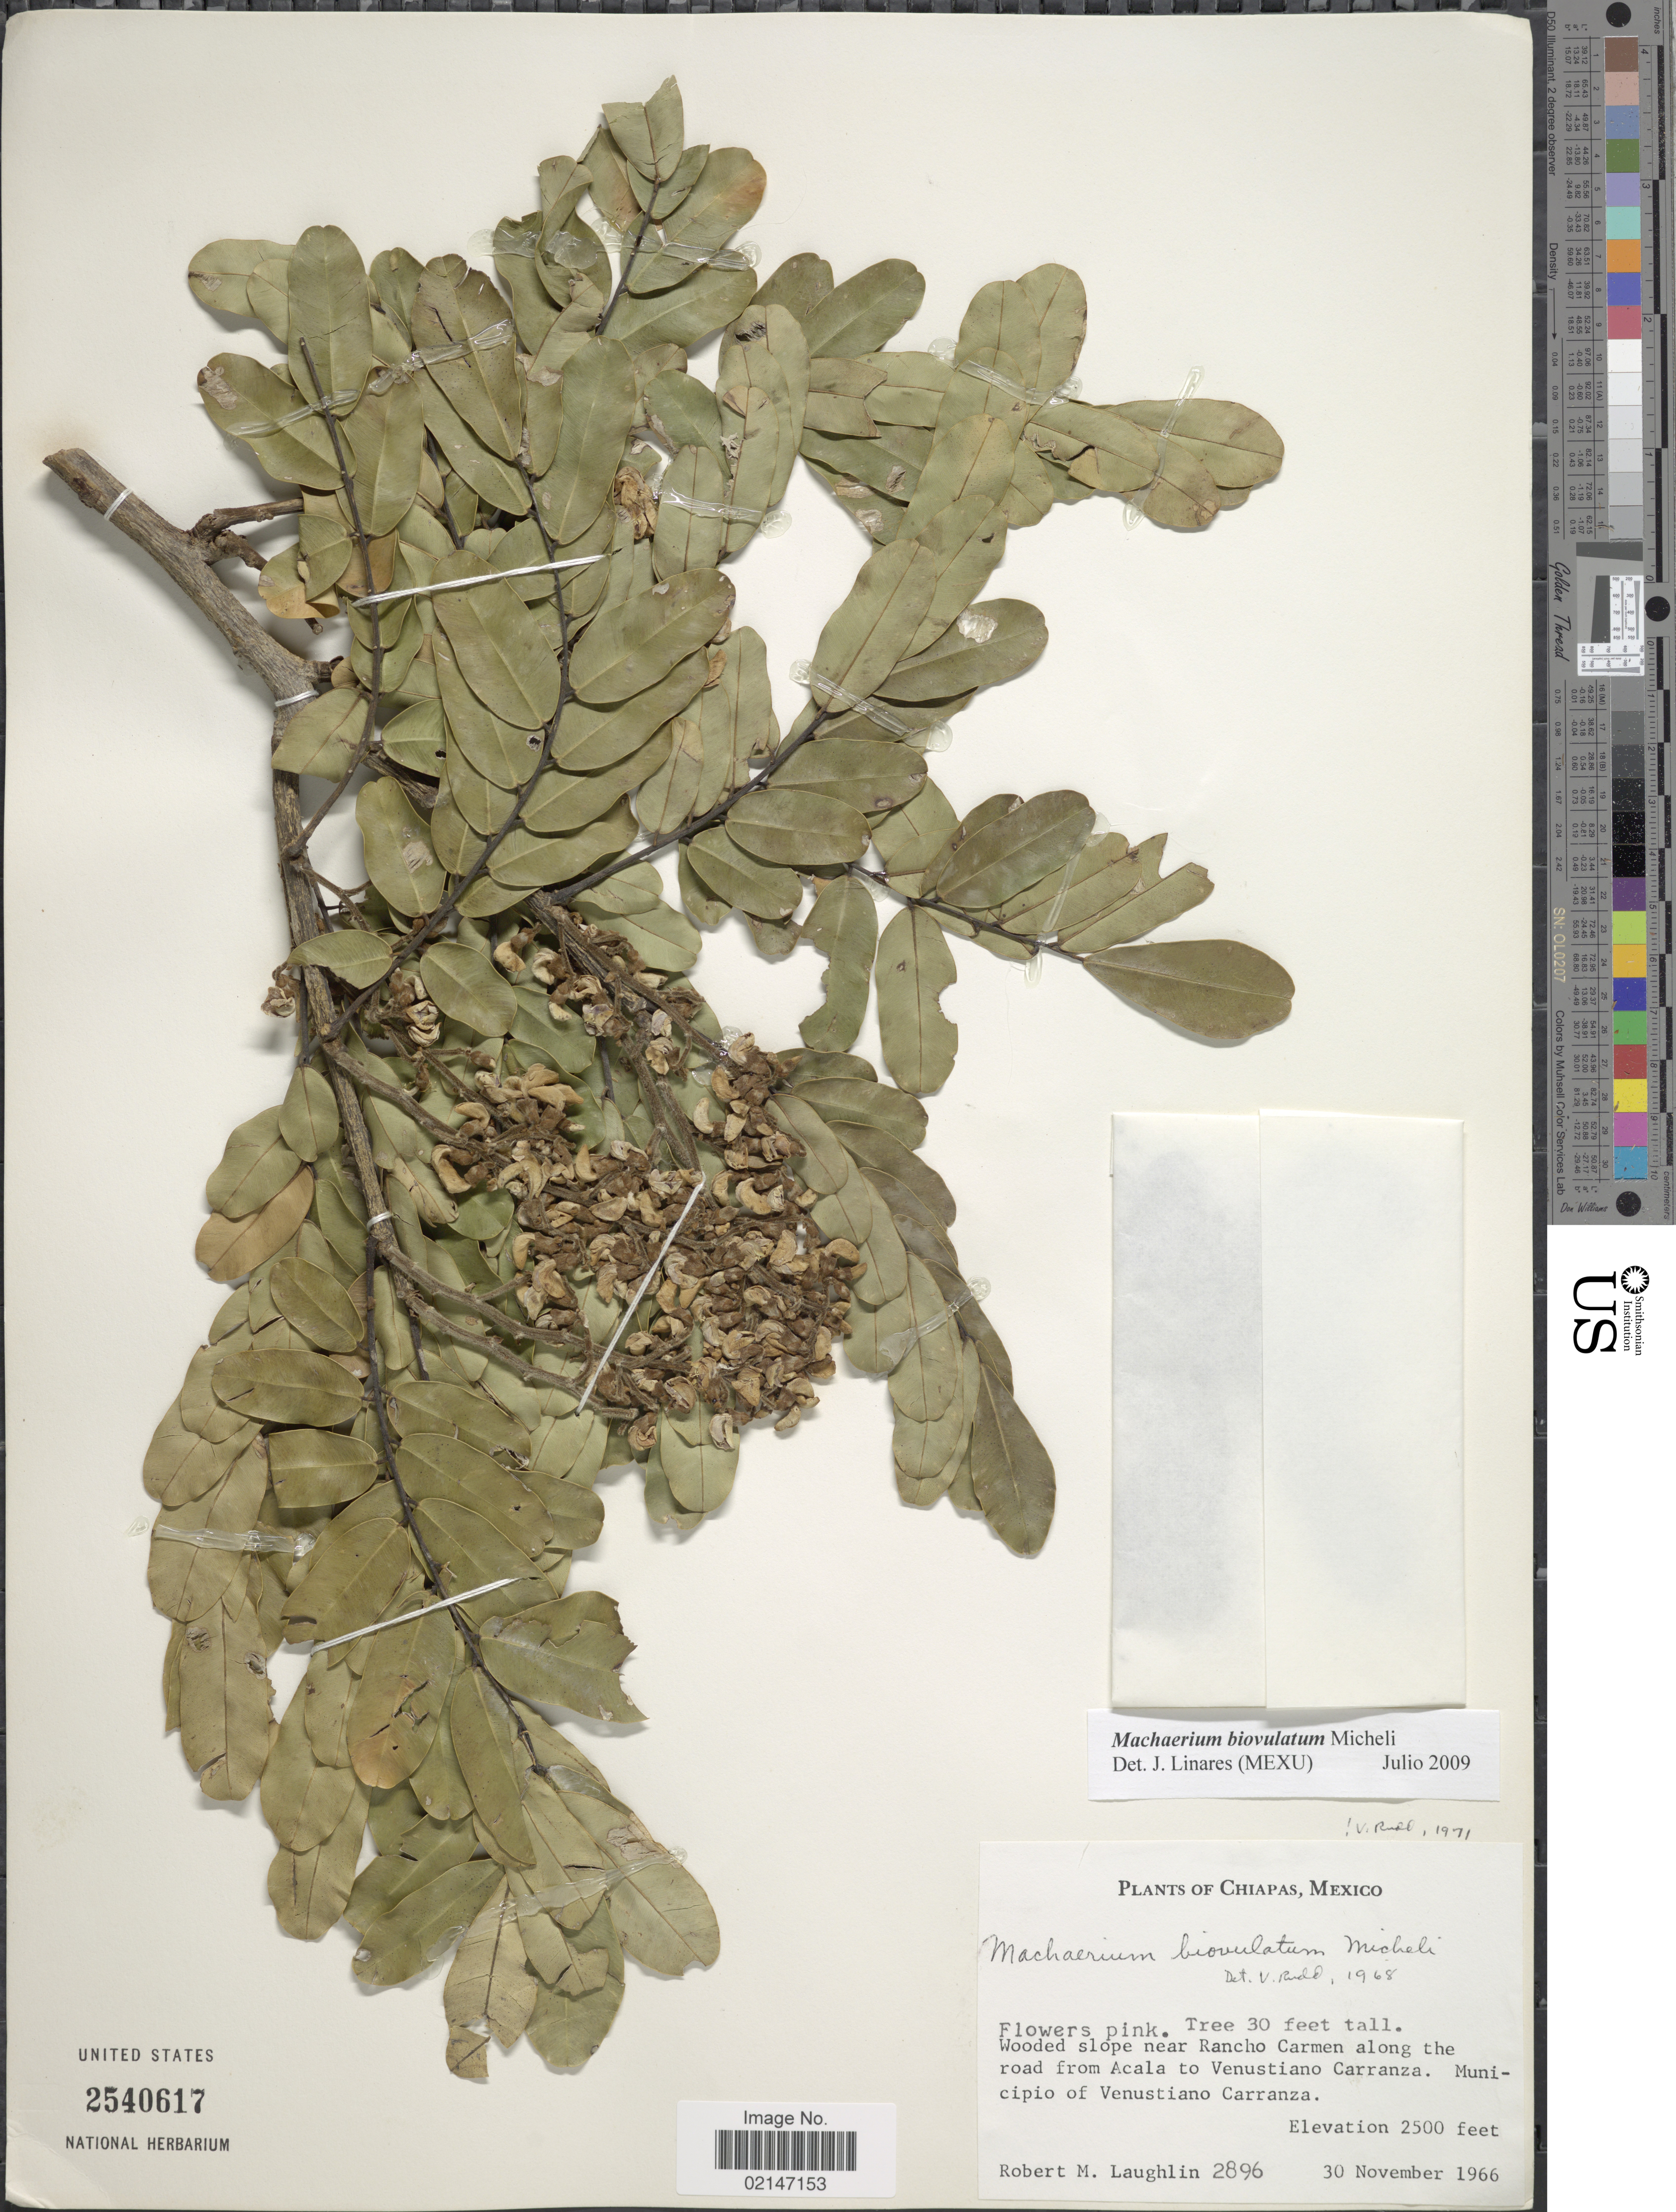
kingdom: Plantae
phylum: Tracheophyta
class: Magnoliopsida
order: Fabales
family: Fabaceae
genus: Machaerium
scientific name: Machaerium biovulatum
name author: Micheli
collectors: R. M. Laughlin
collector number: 2896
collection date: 1966-11-30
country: Mexico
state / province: Chiapas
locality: Wooded slope near Rancho Carmen along the road from Acala to Venustiano Carranza, Municipio de Venustiano Carranzza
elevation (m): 762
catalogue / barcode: US 2540617